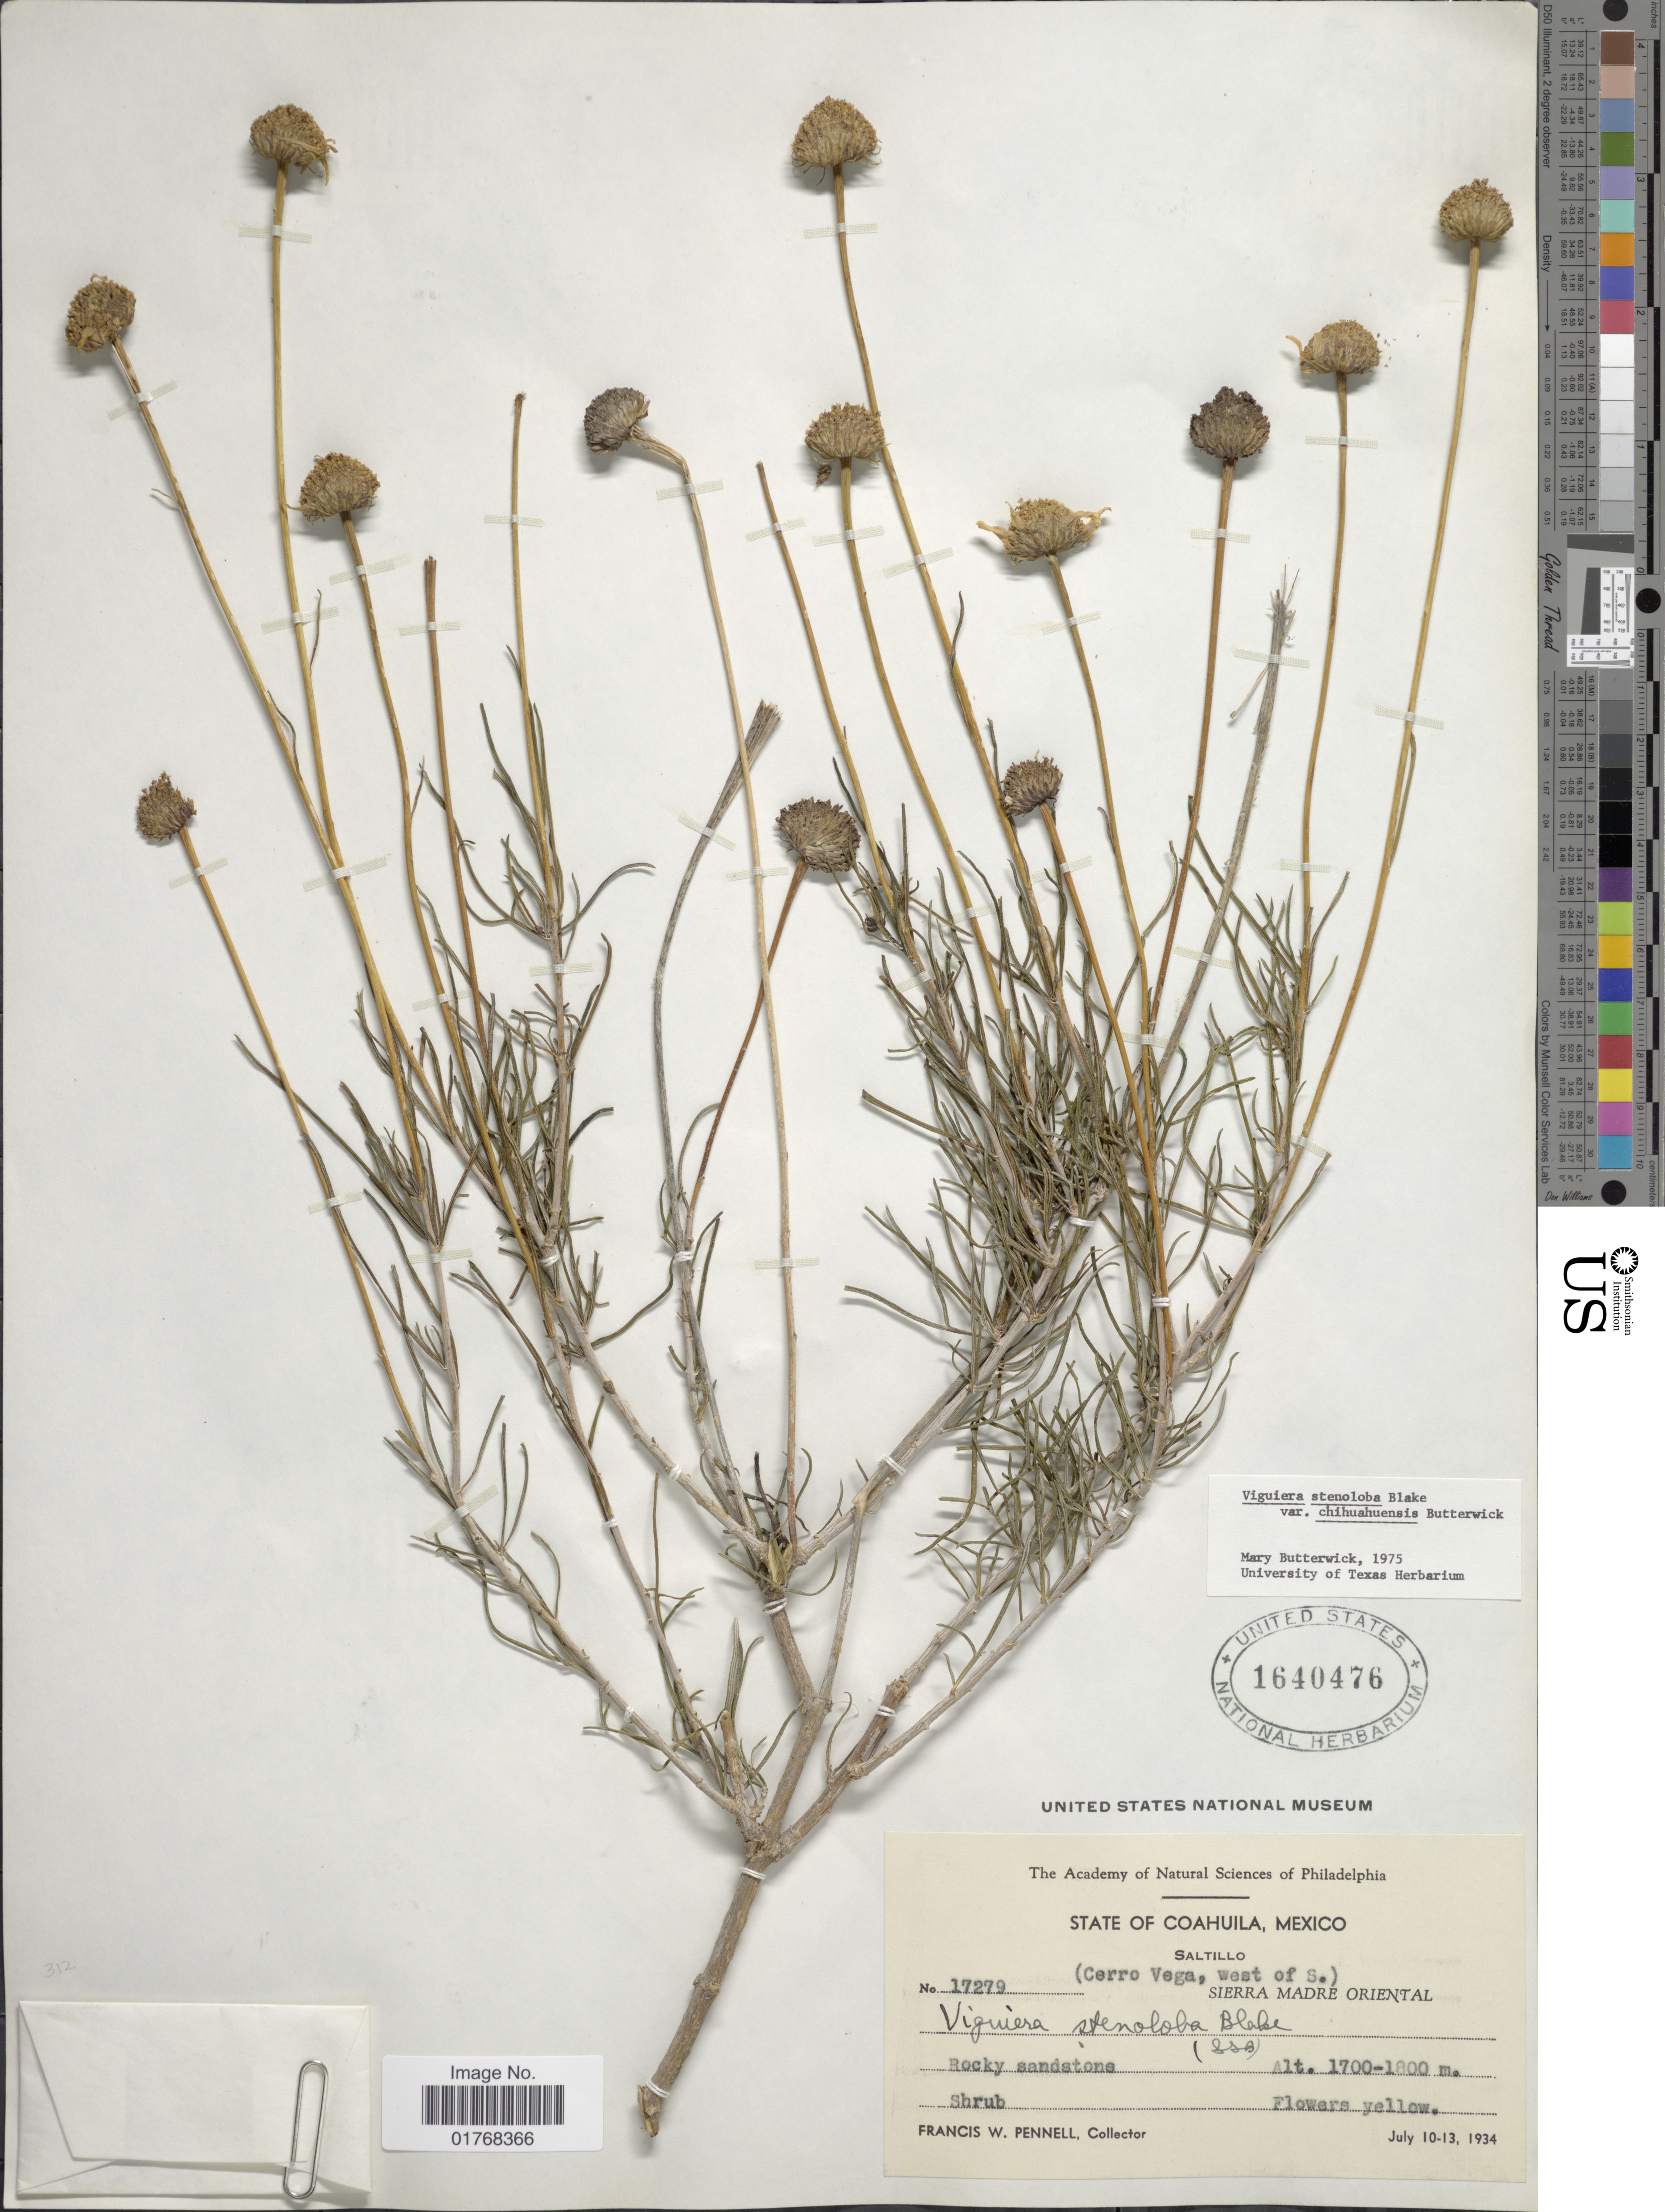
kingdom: Plantae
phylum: Tracheophyta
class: Magnoliopsida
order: Asterales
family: Asteraceae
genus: Viguiera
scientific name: Viguiera stenoloba var. chihuahuensis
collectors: F. W. Pennell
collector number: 17279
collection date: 1934-07-10/1934-07-13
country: Mexico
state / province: Coahuila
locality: Saltillo (Cerro Vega, West of S.) Rocky sandstone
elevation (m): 1700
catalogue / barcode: US 1640476